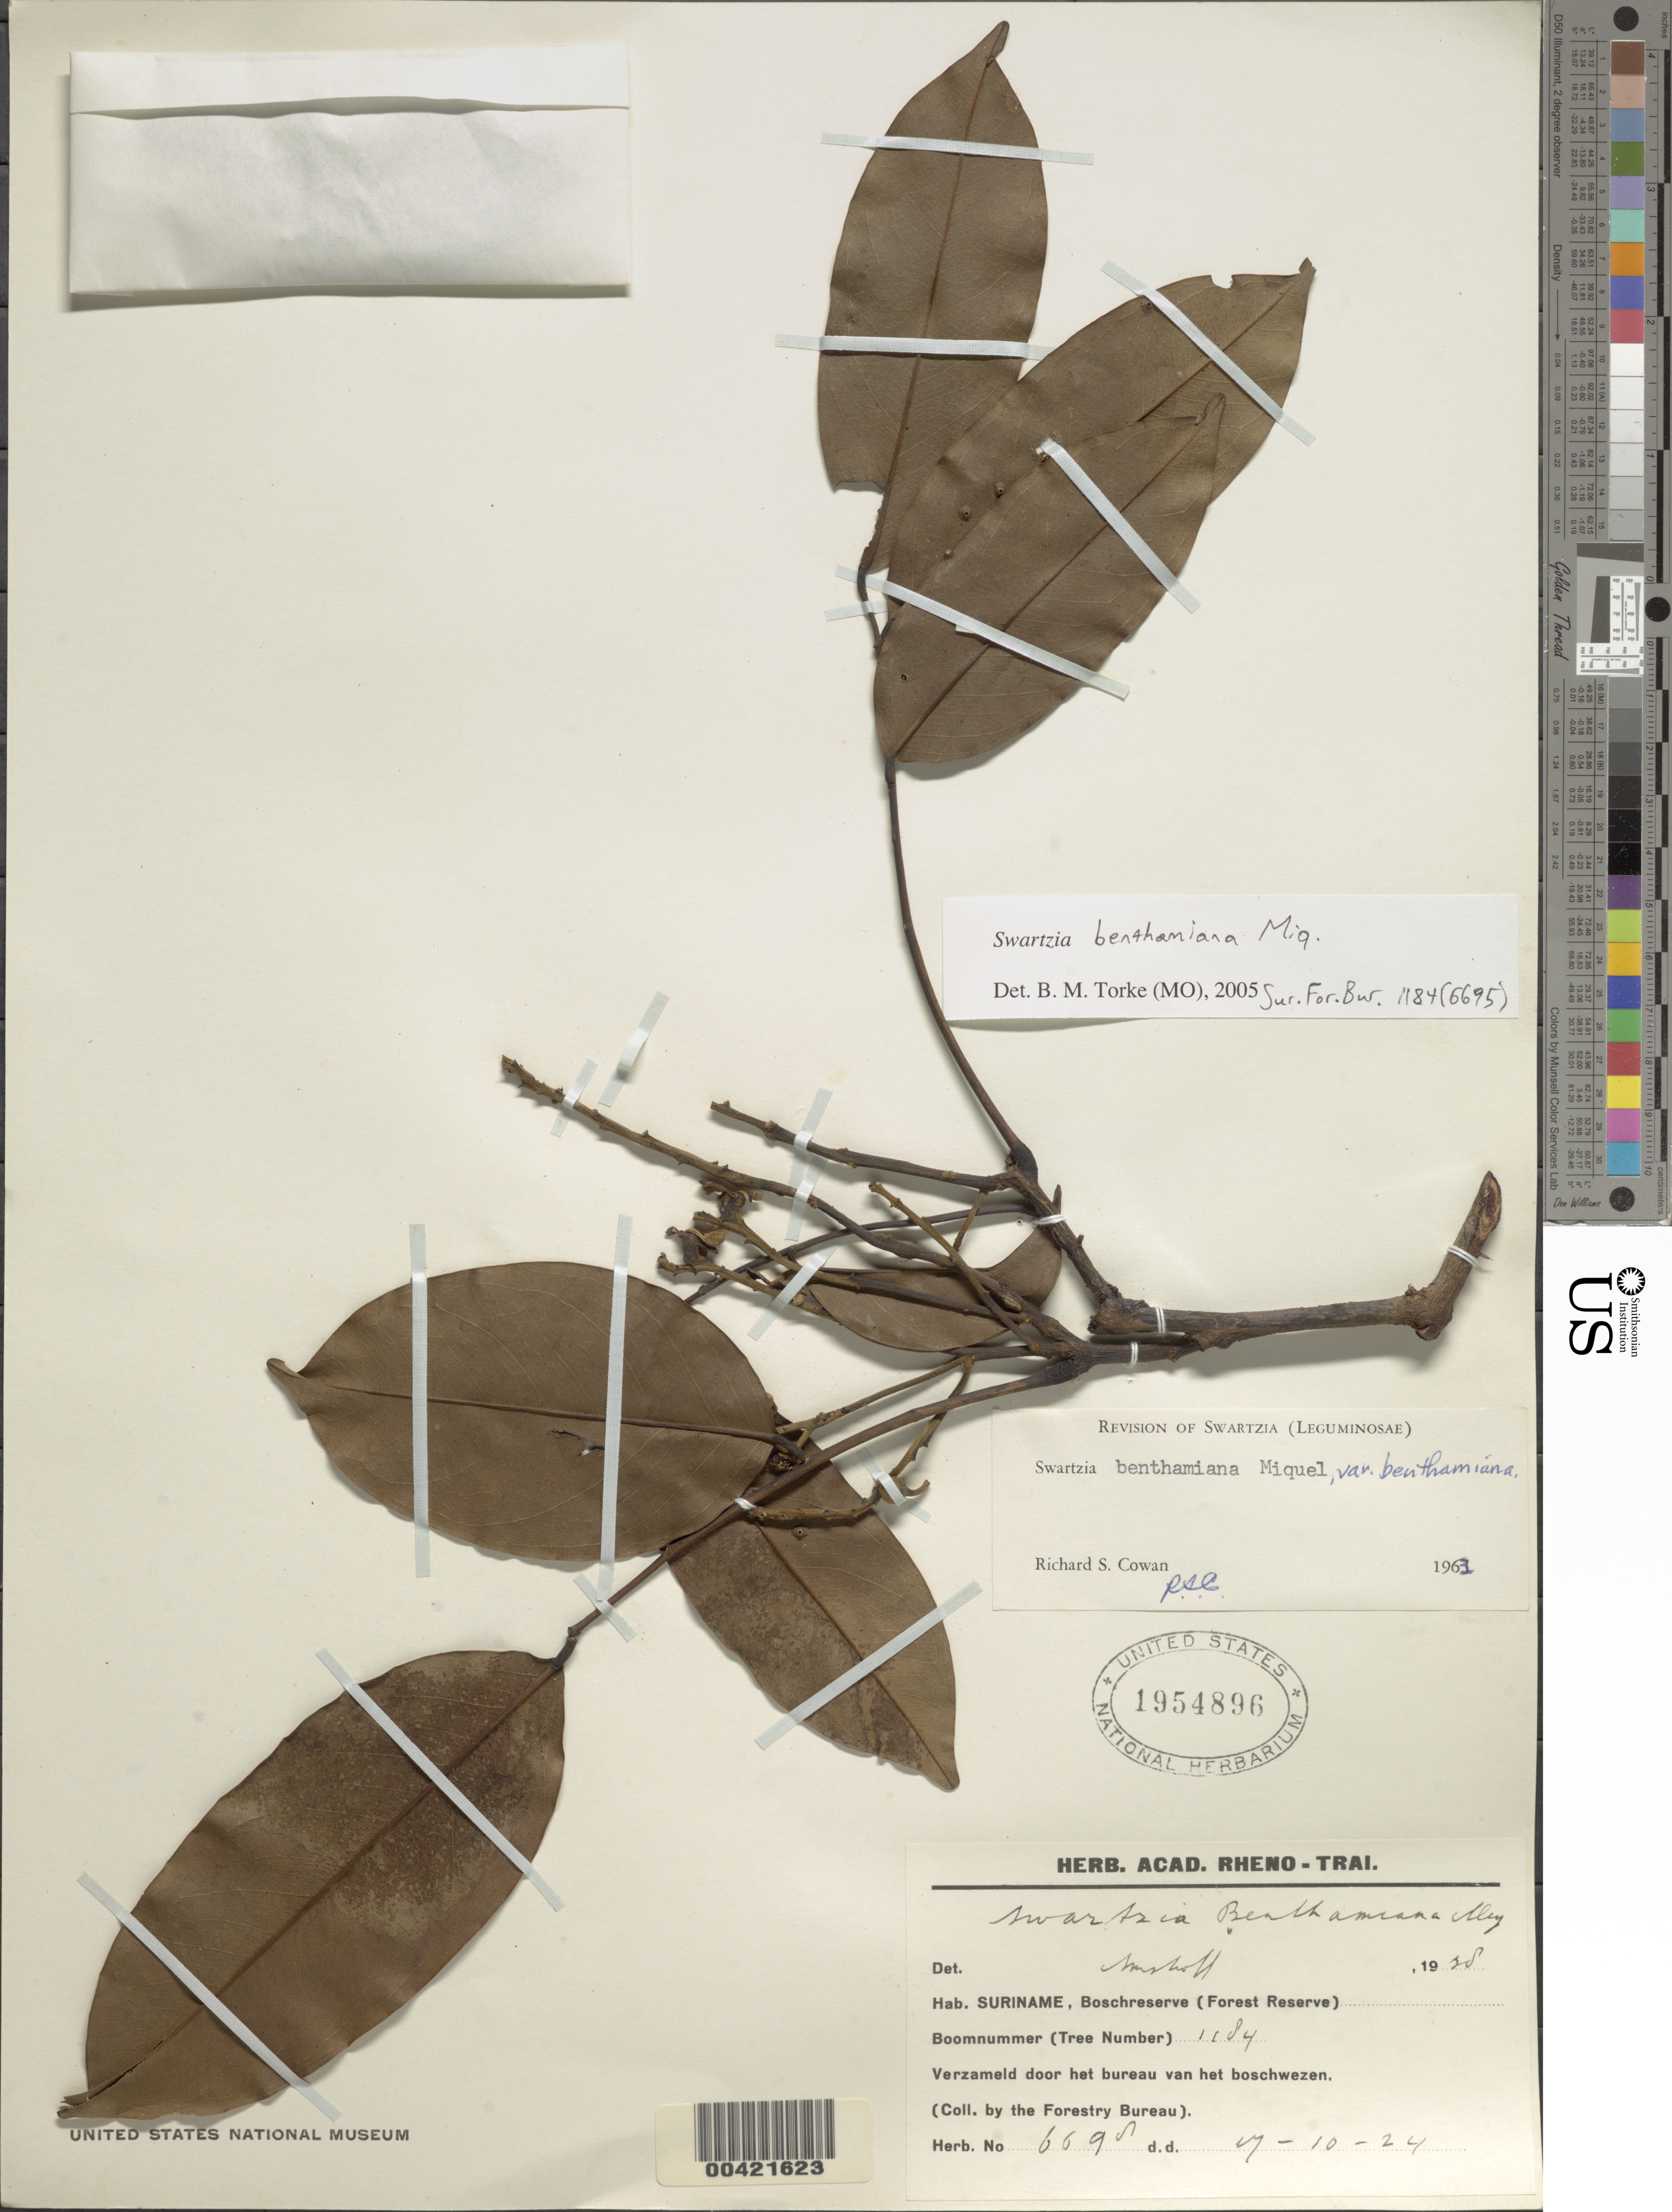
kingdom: Plantae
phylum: Tracheophyta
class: Magnoliopsida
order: Fabales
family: Fabaceae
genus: Swartzia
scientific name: Swartzia benthamiana var. benthamiana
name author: Miq.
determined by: Cowan, R. S.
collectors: Suriname Forest Bureau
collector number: Herb. No. 669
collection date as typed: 07 Oct 1924 or 10 Jul 1924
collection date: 1924-07-10 or 1924-10-07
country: Suriname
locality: Boschreserve (forest reserve)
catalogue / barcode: US 1954896